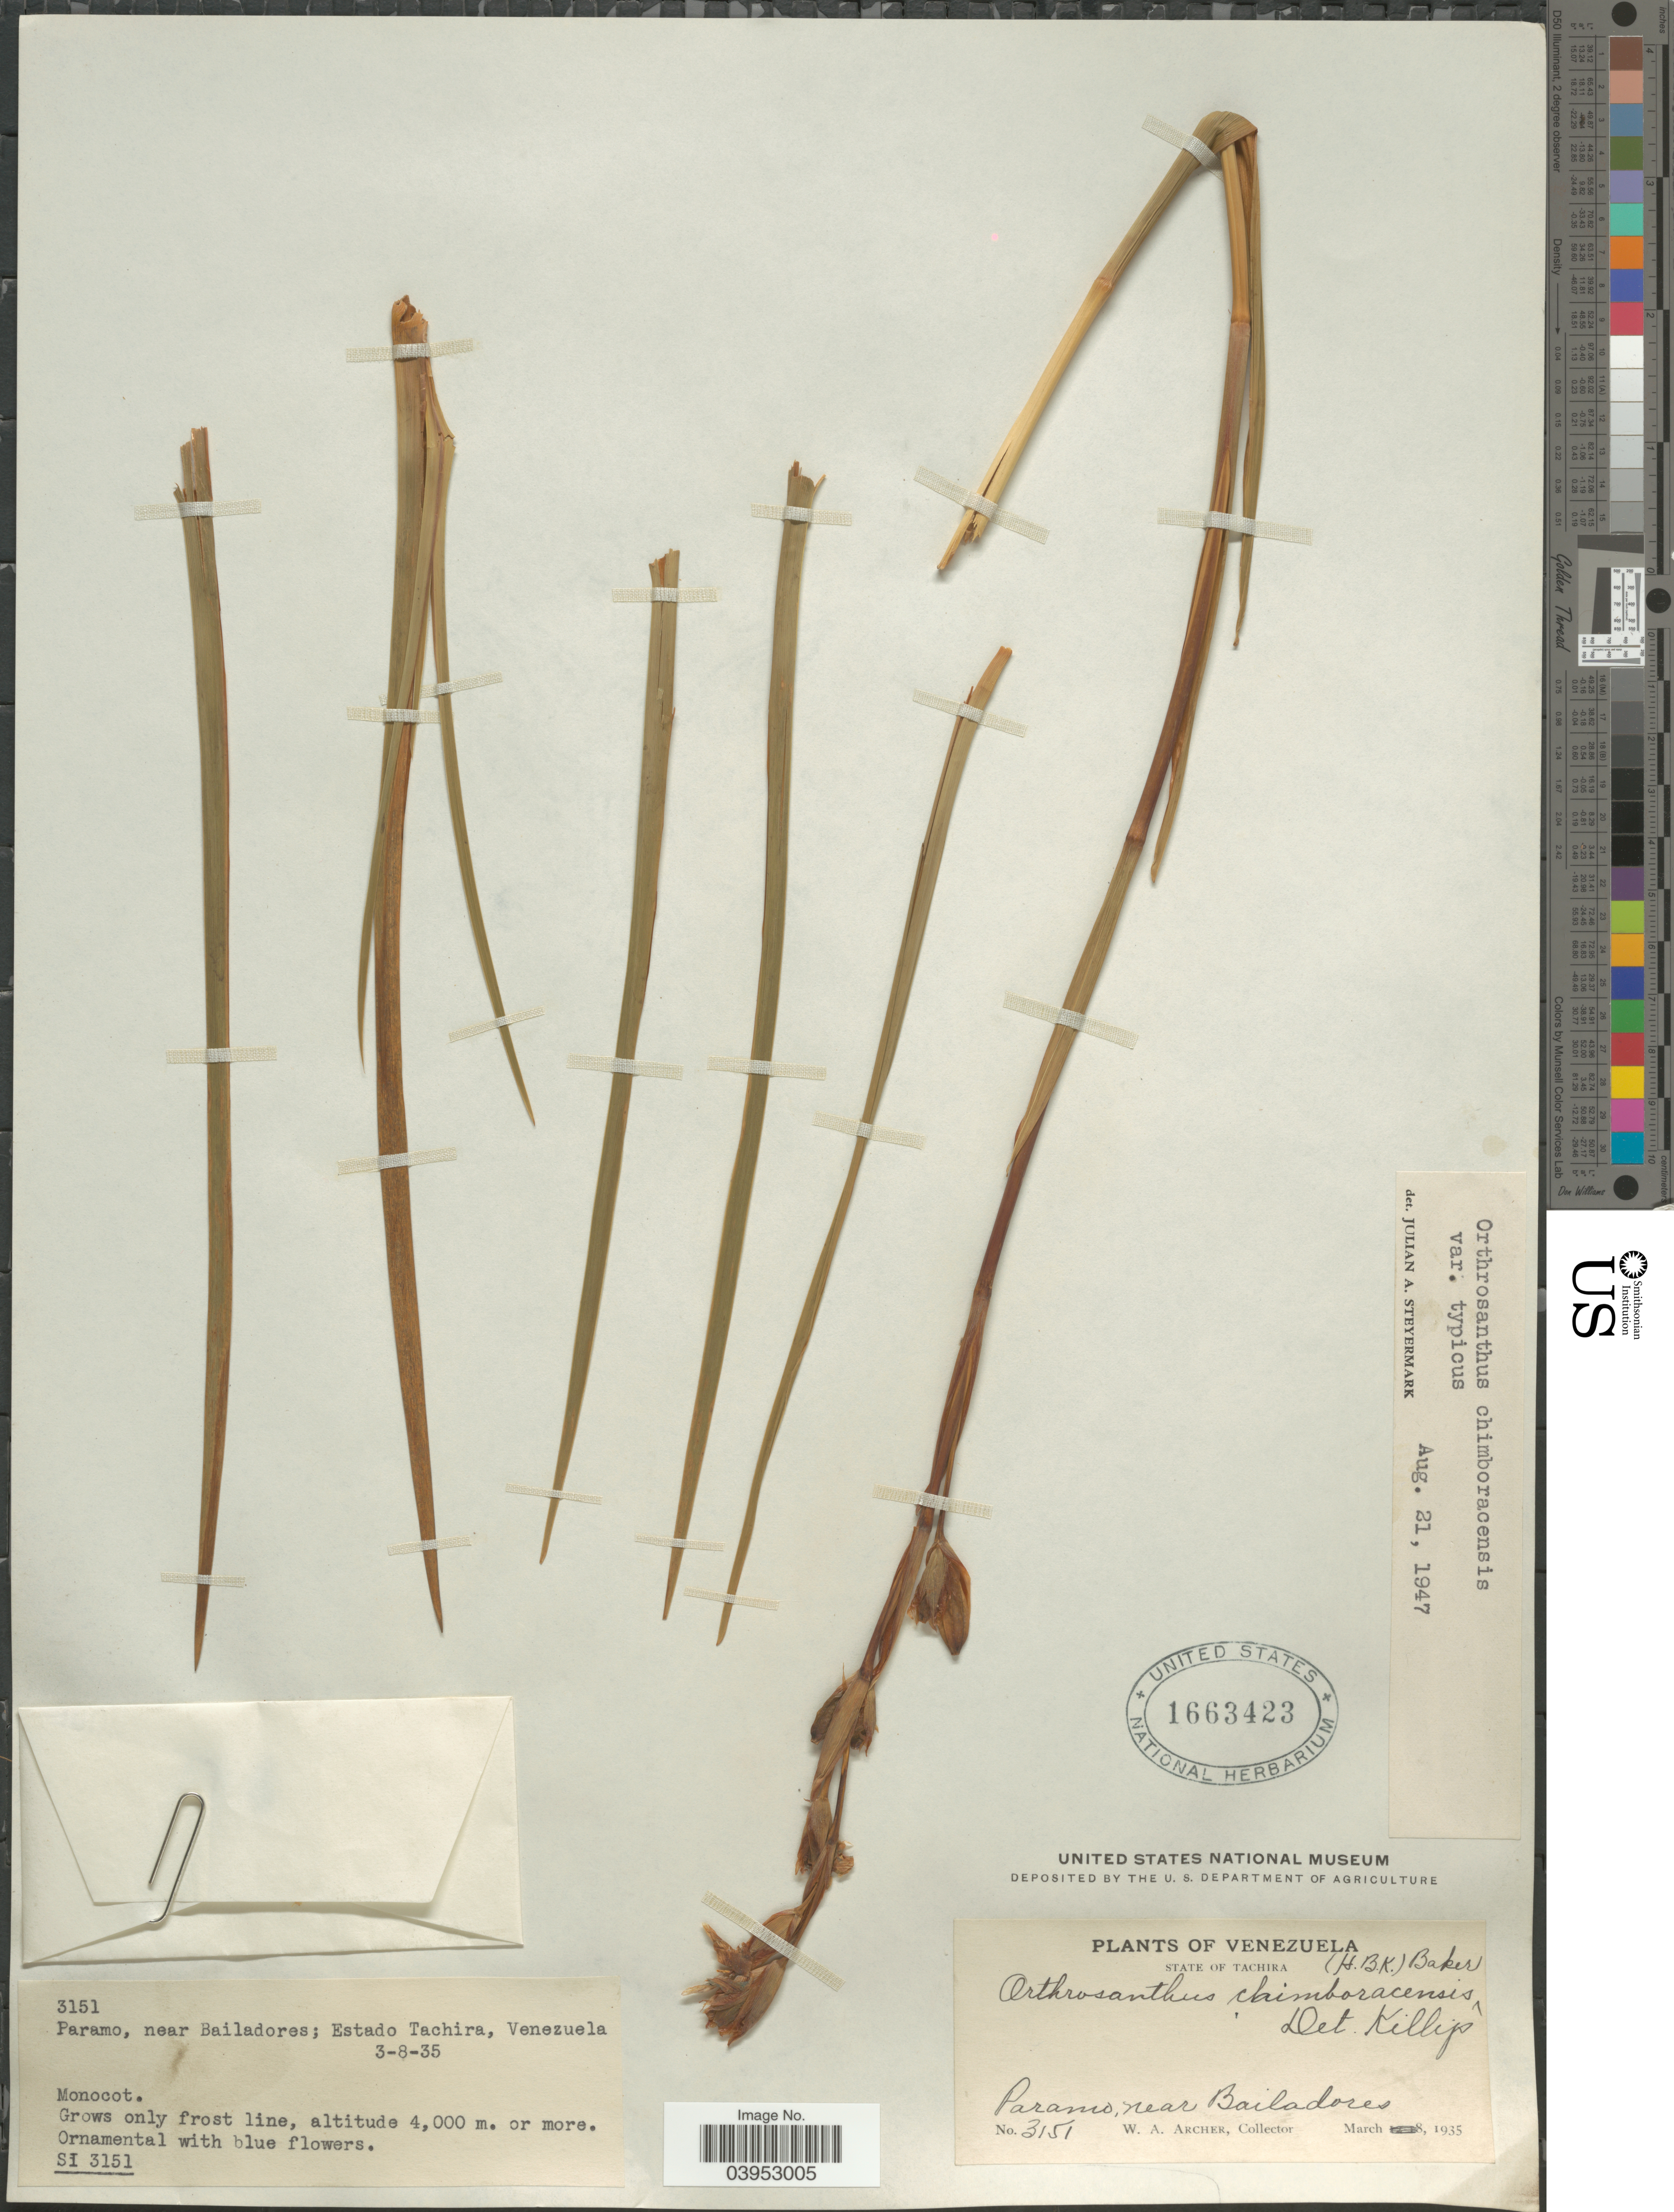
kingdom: Plantae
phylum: Tracheophyta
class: Liliopsida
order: Asparagales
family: Iridaceae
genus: Orthrosanthus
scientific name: Orthrosanthus chimboracensis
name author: (Kunth) Baker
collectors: W. Archer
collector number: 3151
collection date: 1935-03-08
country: Venezuela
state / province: Tachira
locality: Paramo, near Bailadores.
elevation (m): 4000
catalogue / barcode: US 1663423